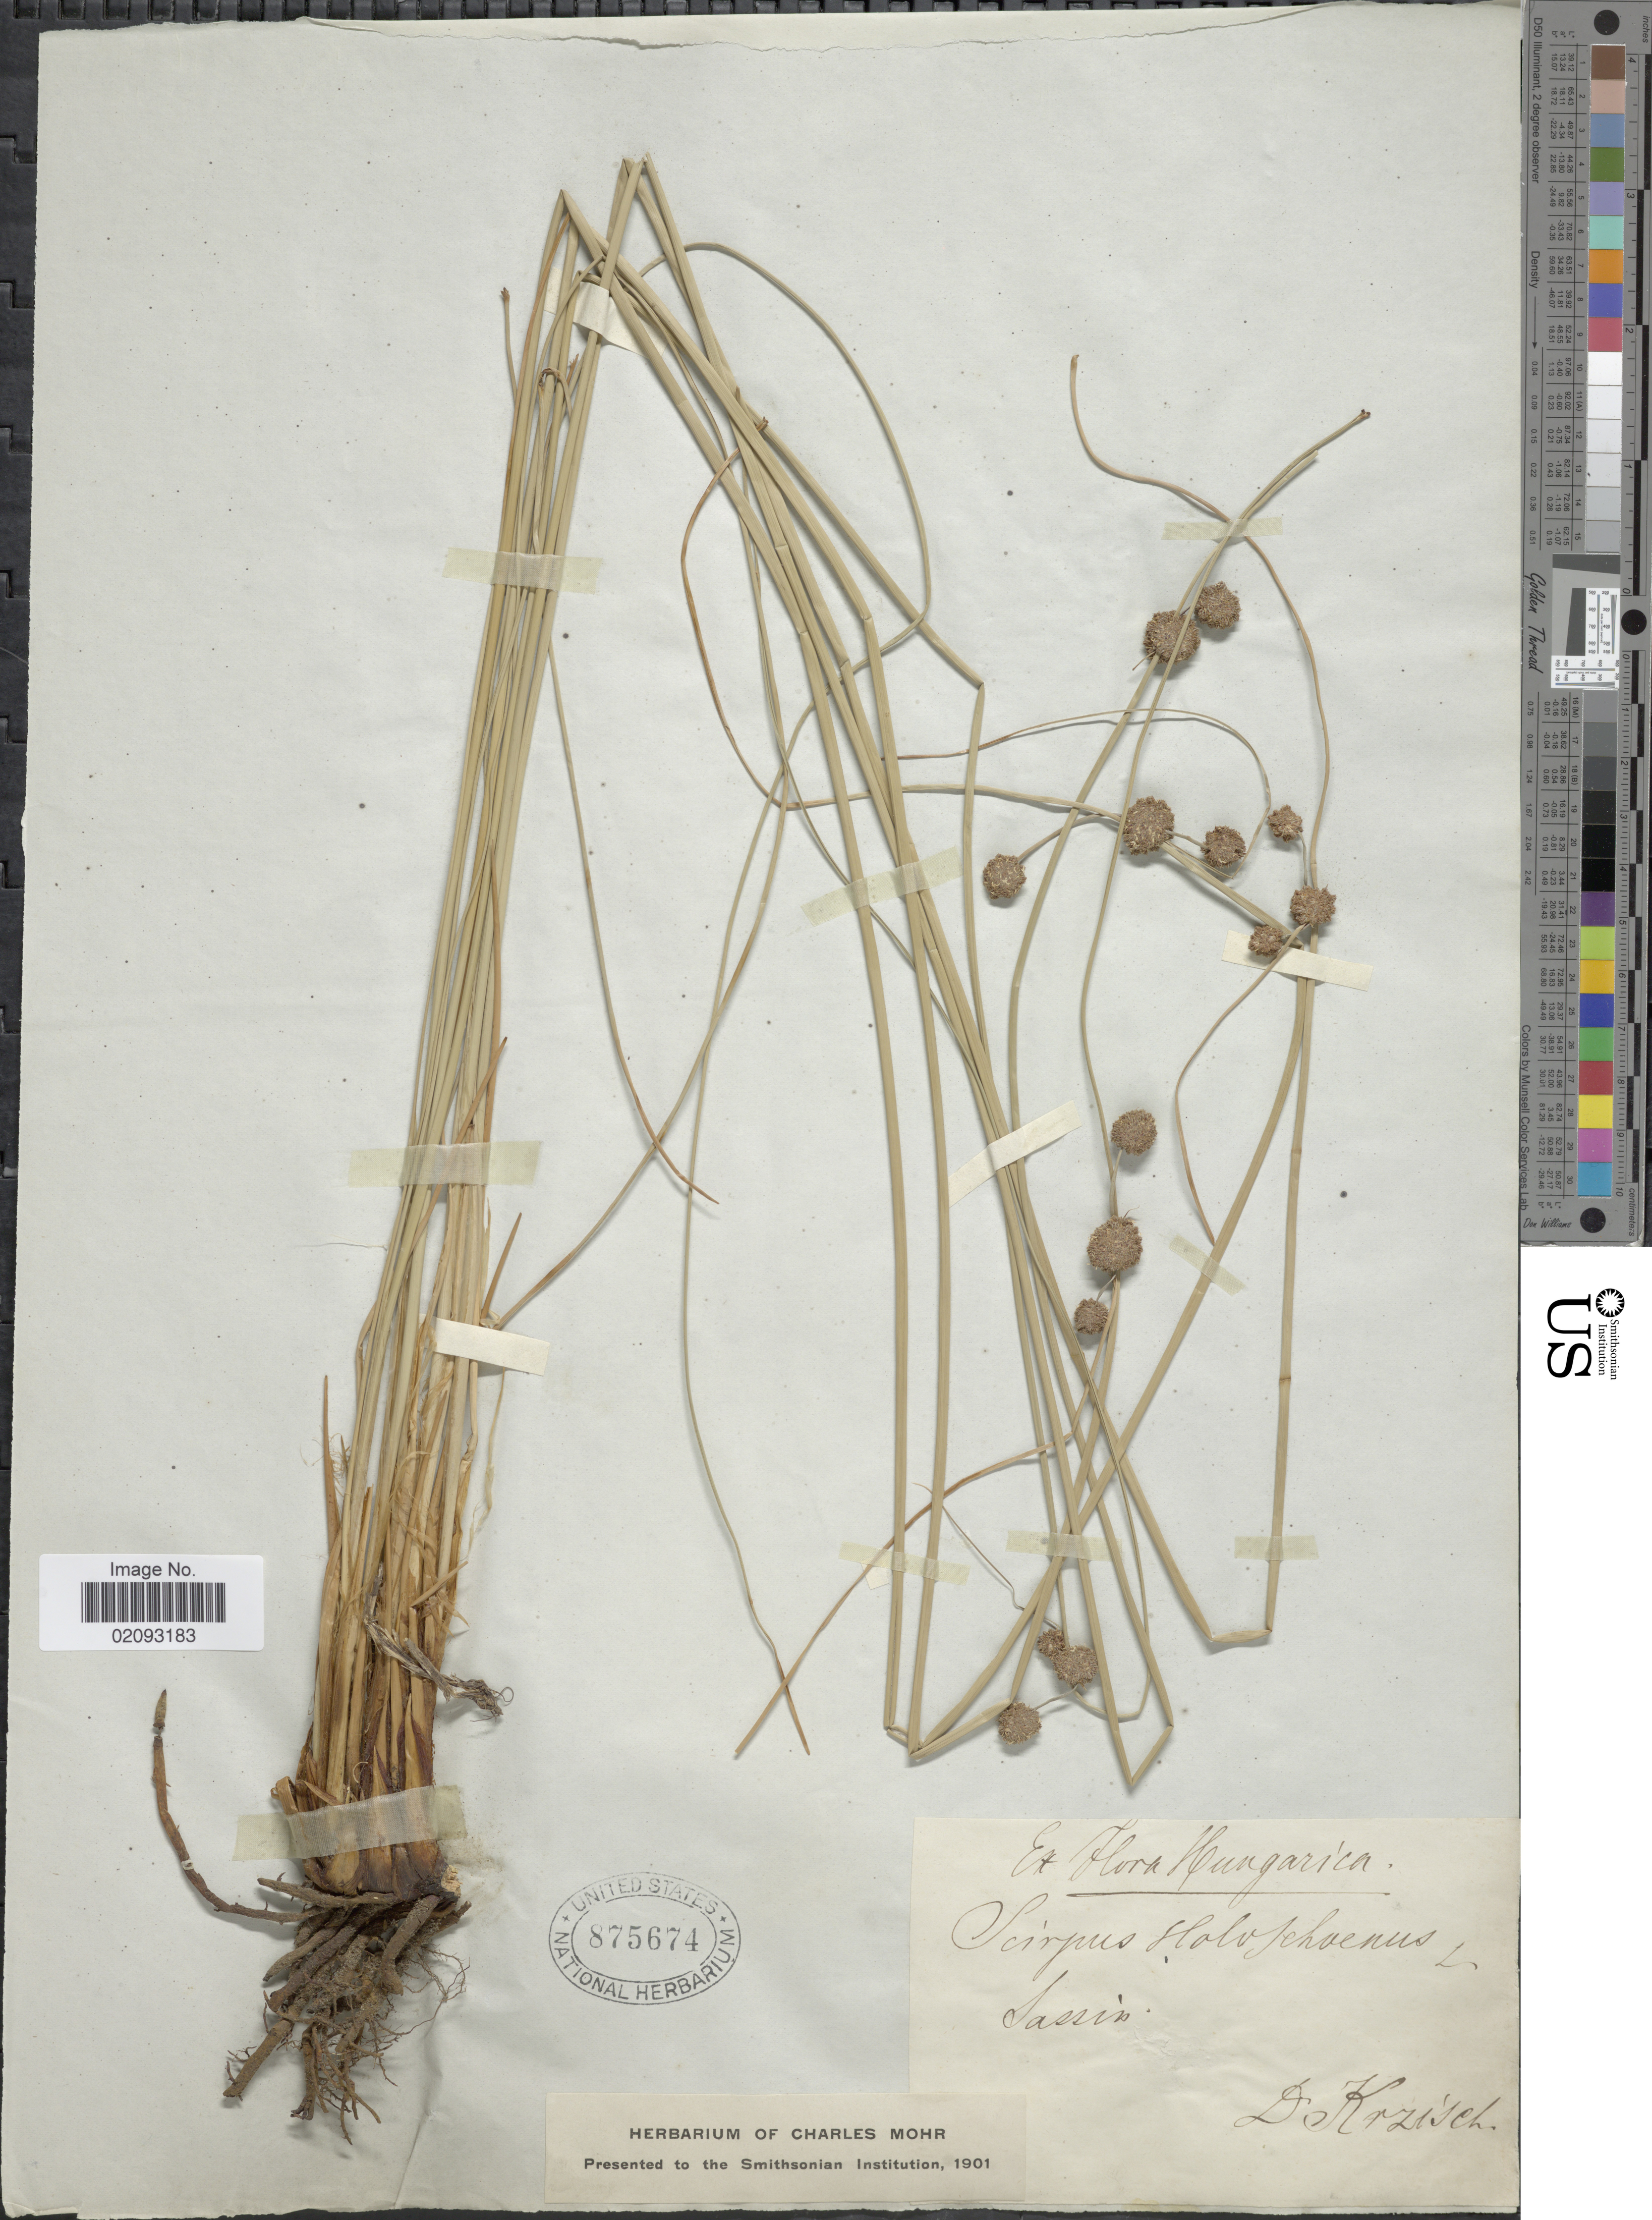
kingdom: Plantae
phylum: Tracheophyta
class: Liliopsida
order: Poales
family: Cyperaceae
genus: Scirpoides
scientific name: Scirpoides holoschoenus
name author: (L.) Soják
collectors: Krzisch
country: Hungary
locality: Sassin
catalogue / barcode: US 875674